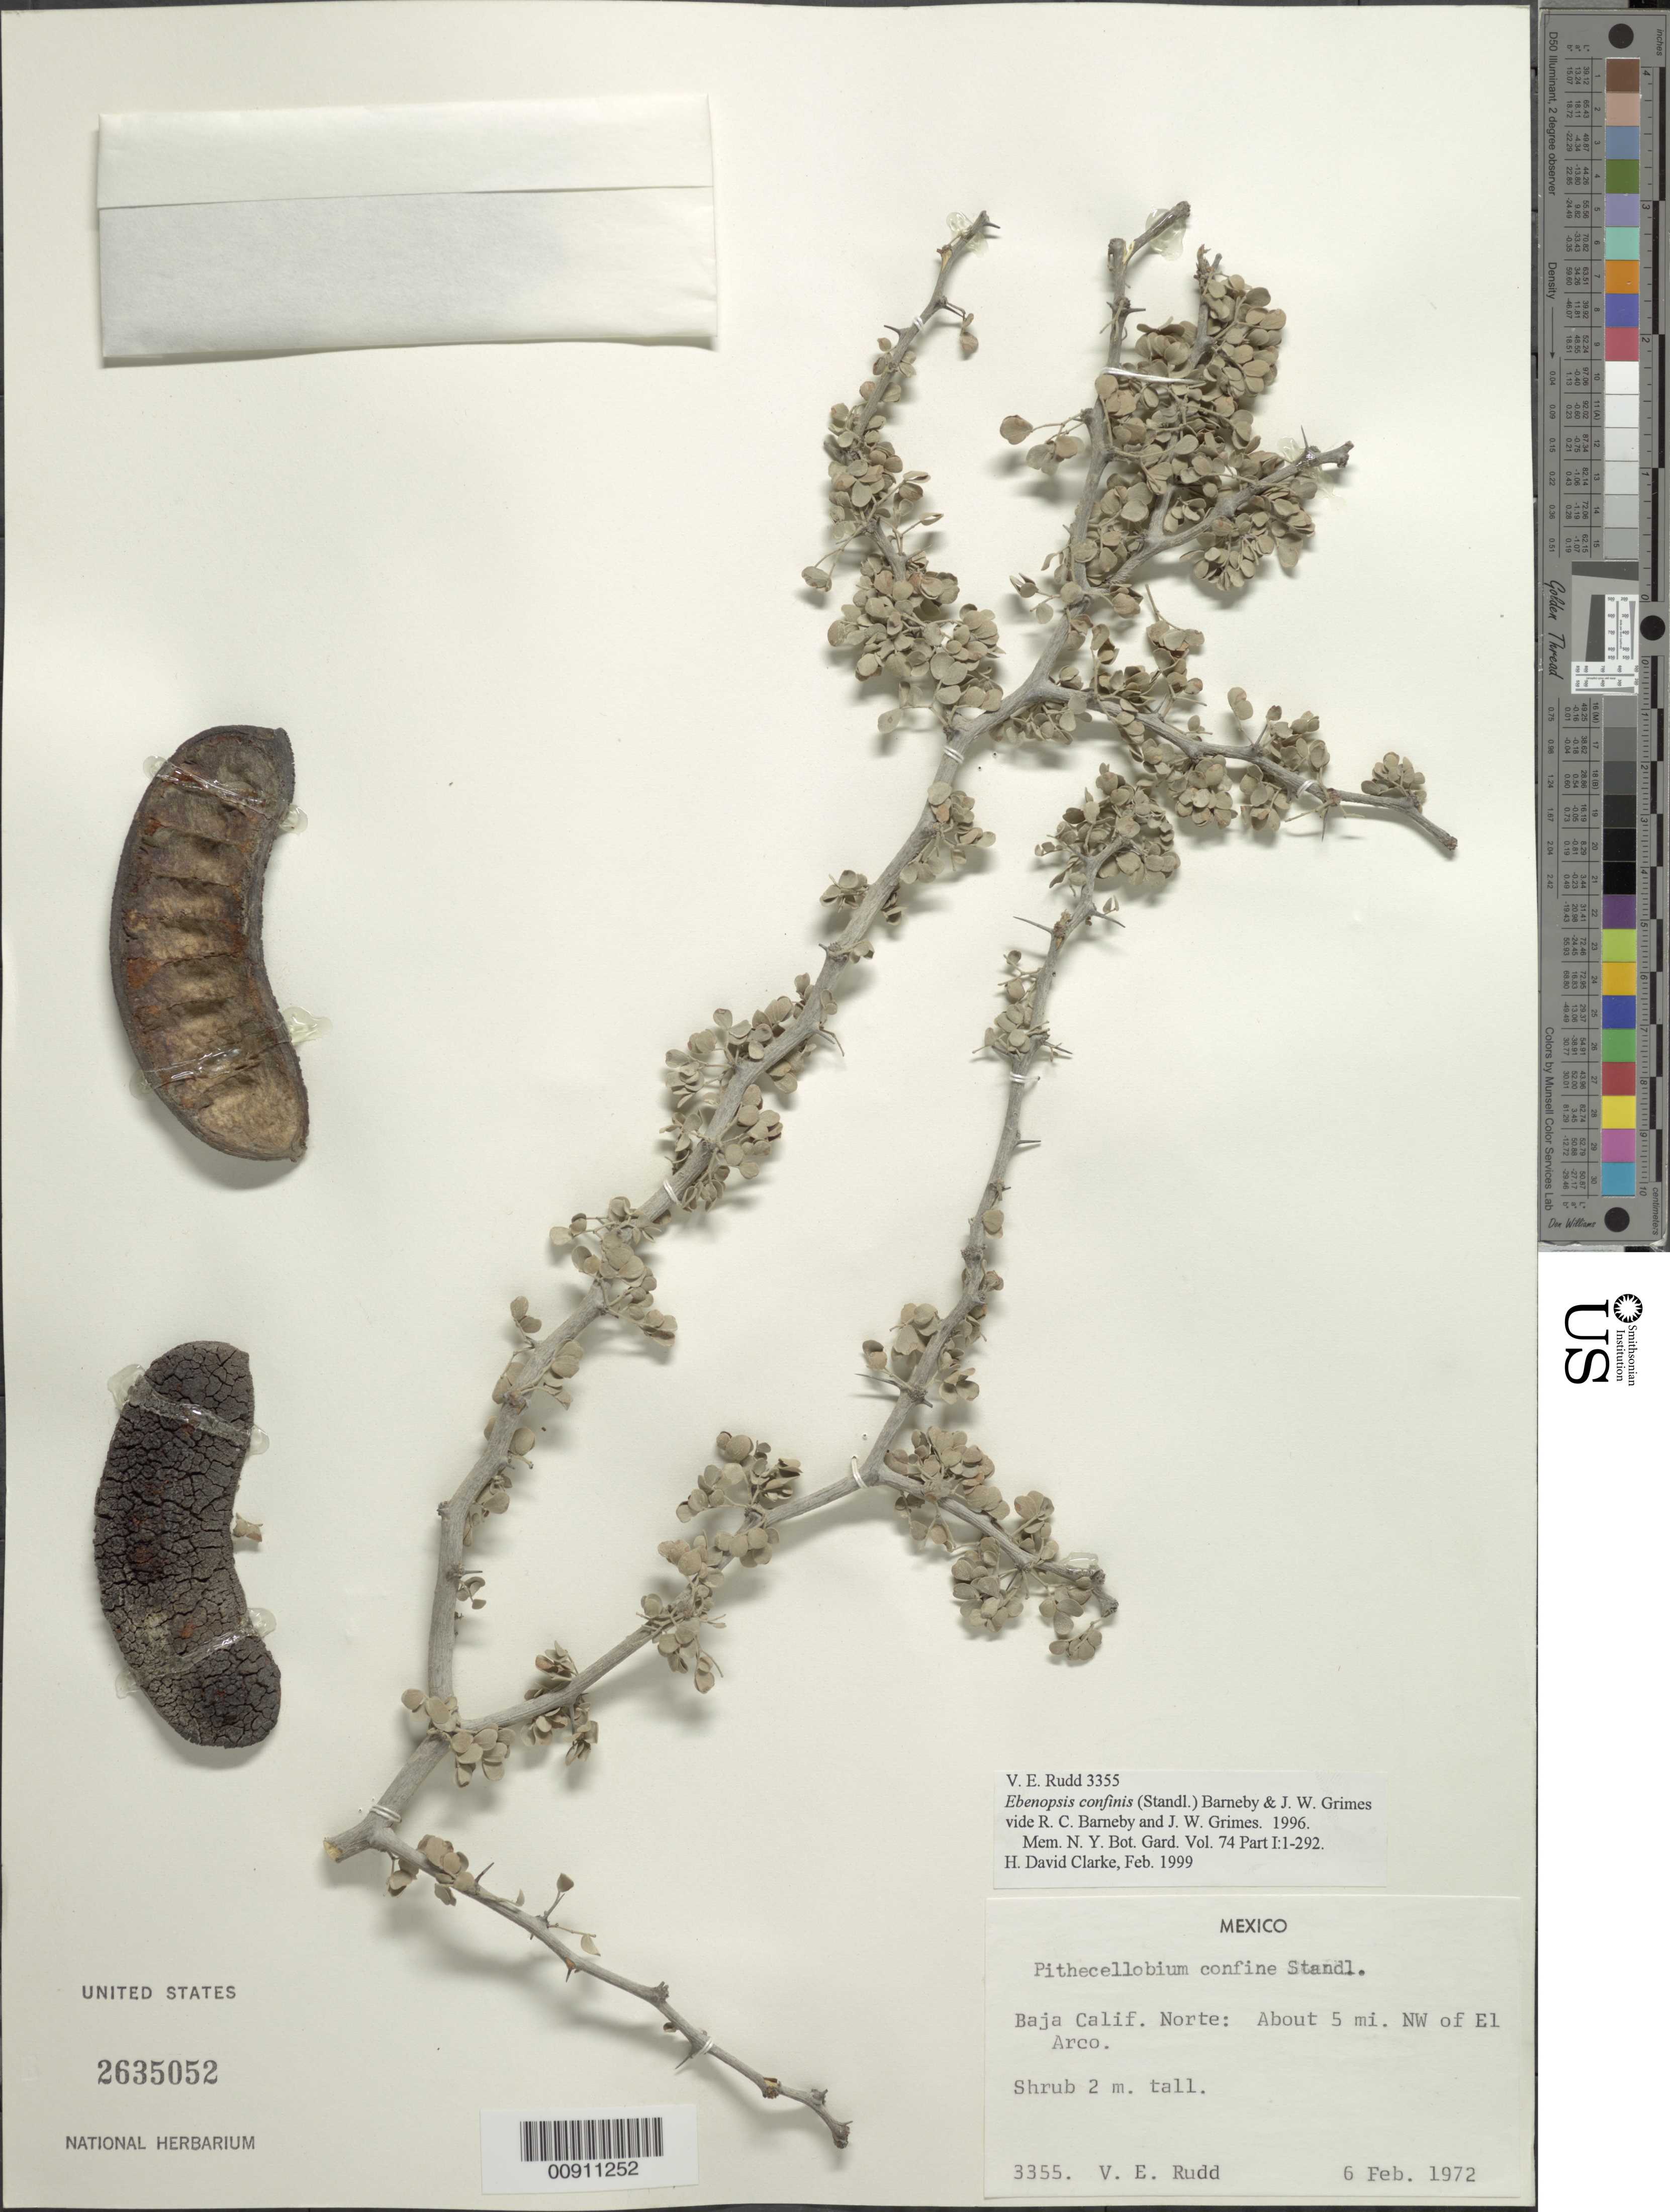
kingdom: Plantae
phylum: Tracheophyta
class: Magnoliopsida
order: Fabales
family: Fabaceae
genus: Ebenopsis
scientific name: Ebenopsis confinis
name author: (Standl.) Britton & Rose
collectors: V. E. Rudd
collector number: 3355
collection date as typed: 06 Feb 1972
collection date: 1972-02-06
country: Mexico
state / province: Baja California Norte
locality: Baja California Norte: About 5 mi. NW of El Arco.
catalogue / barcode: US 911252